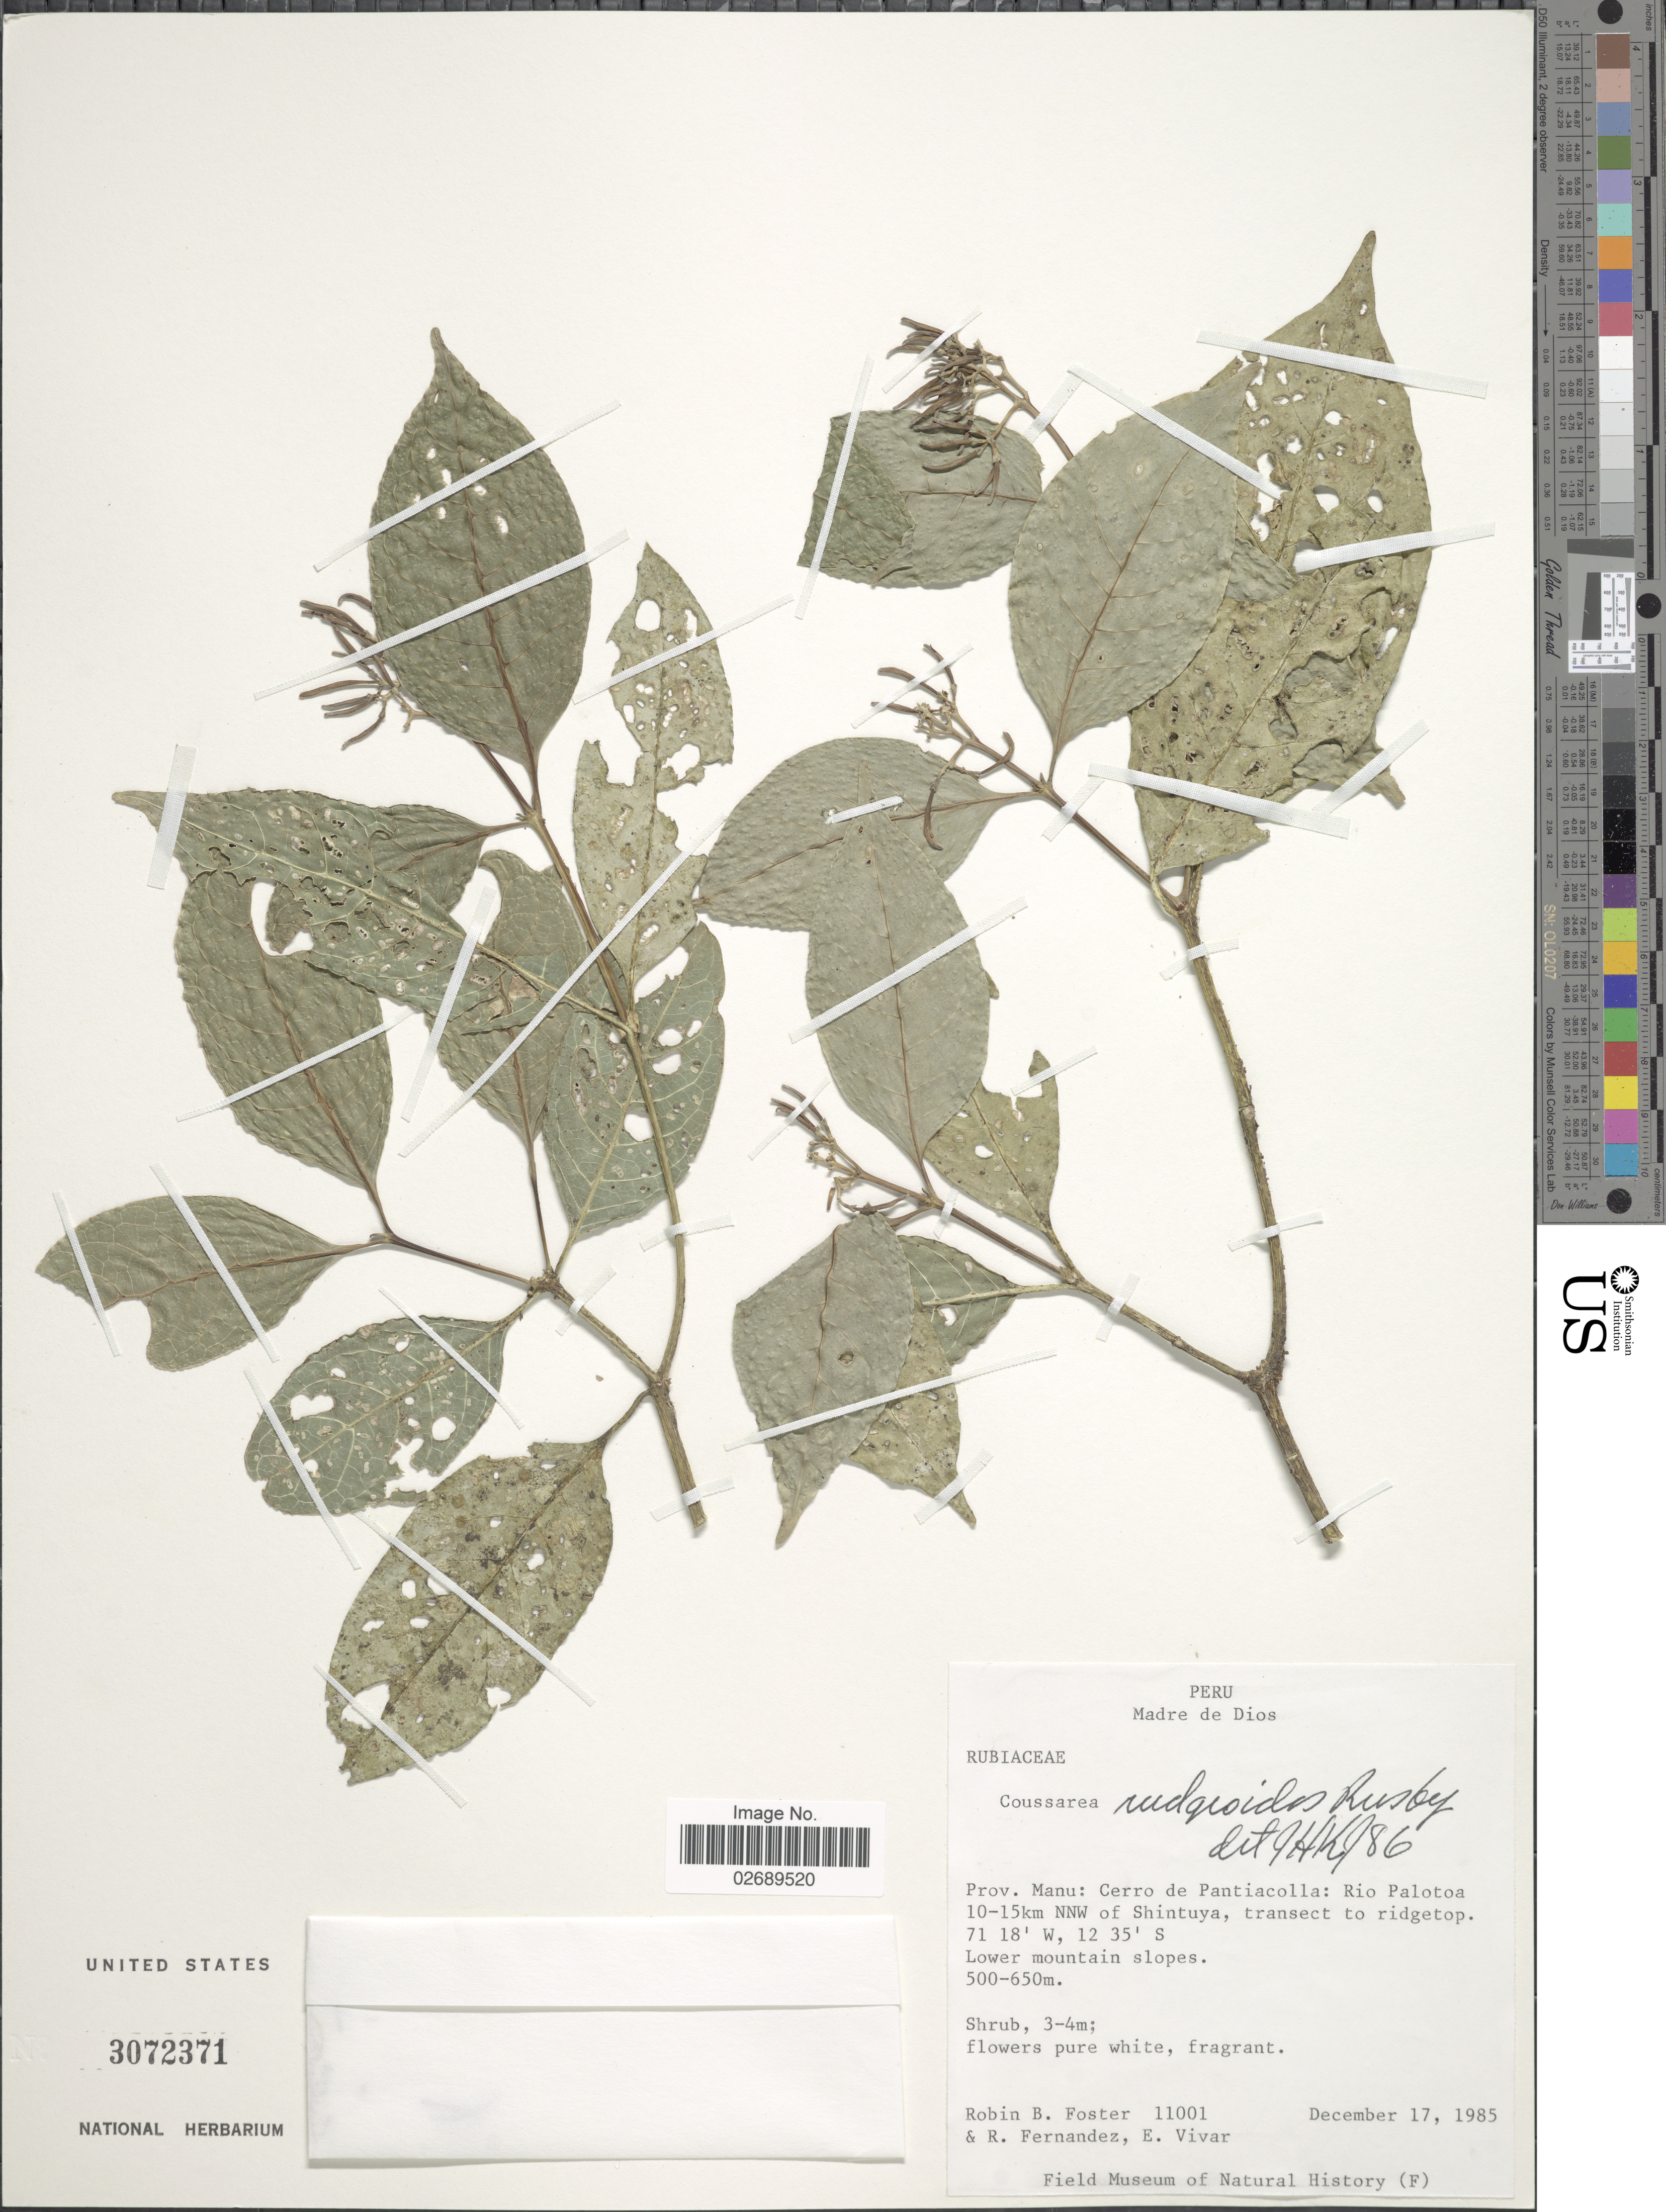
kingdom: Plantae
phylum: Tracheophyta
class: Magnoliopsida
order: Gentianales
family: Rubiaceae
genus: Coussarea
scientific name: Coussarea rudgeoides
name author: Rusby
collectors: R. B. Foster, R. Fernandez & E. Vivar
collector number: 11001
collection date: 1985-12-17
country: Peru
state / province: Madre de Dios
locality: Prov. Manu: Cerro de Pantiacolla: Rio Palotoa 10-15km NNW of Shintuya, transect to ridgetop.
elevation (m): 500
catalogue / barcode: US 3072371